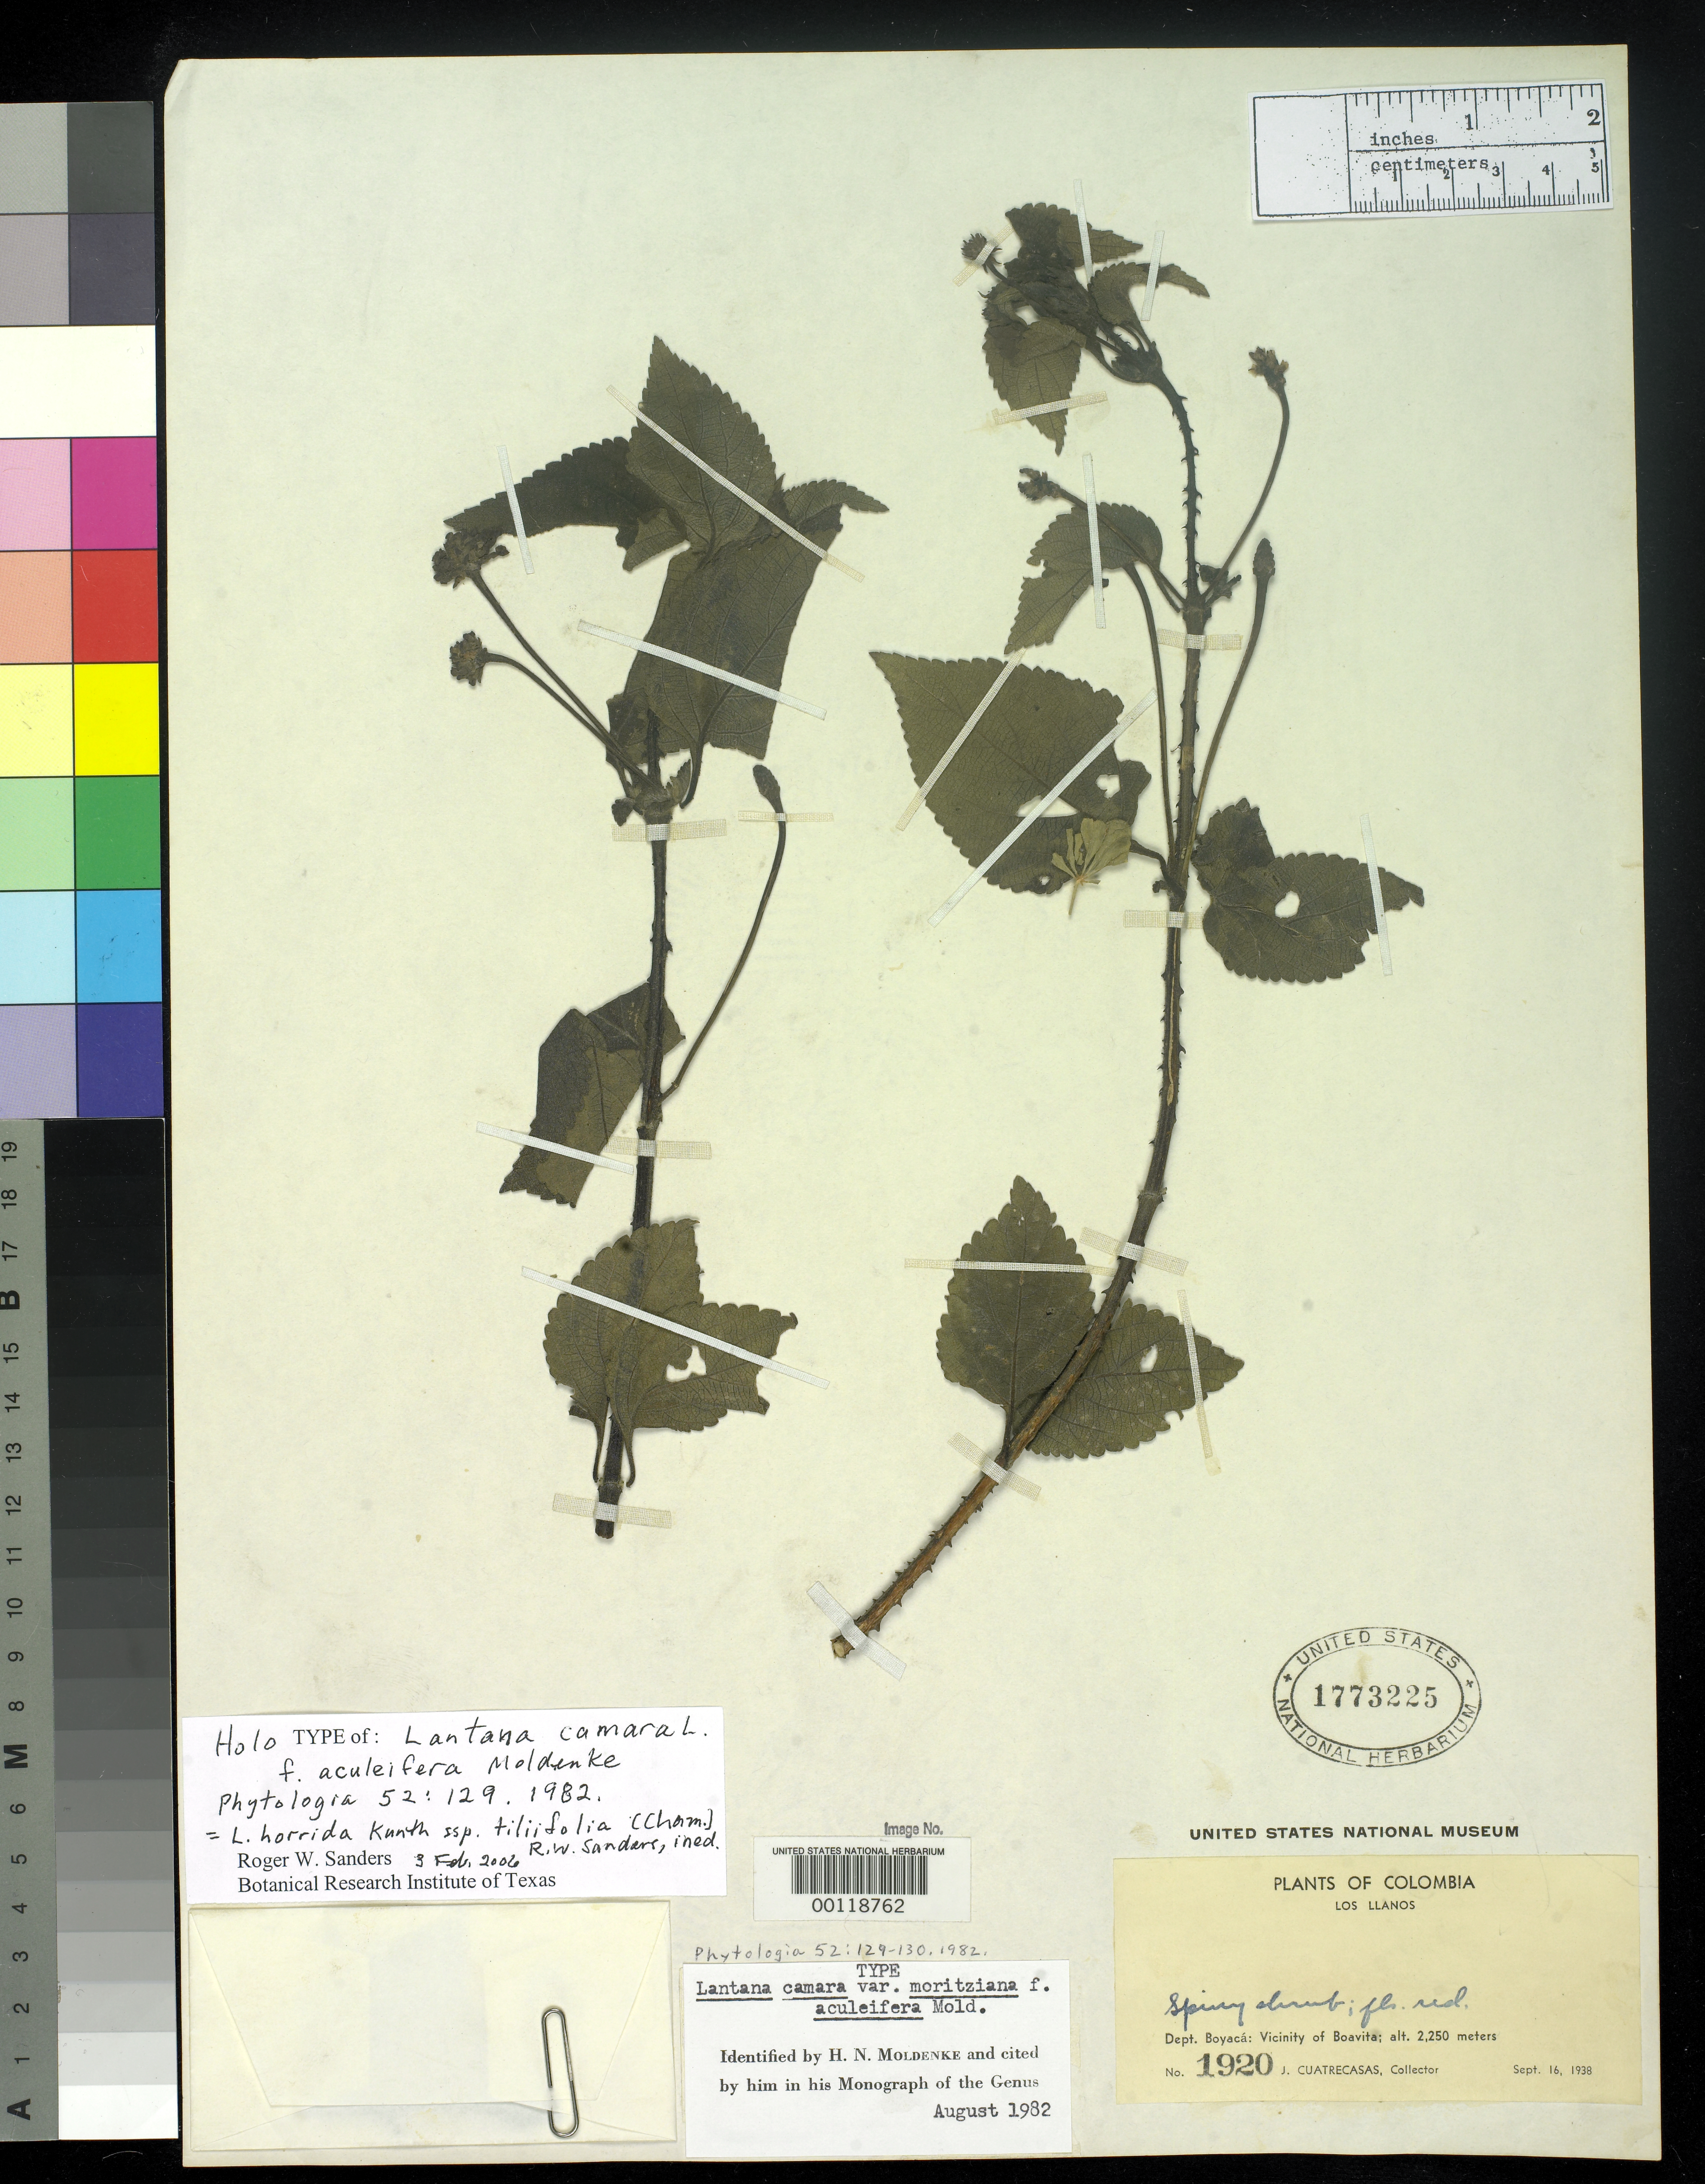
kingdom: Plantae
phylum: Tracheophyta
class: Magnoliopsida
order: Lamiales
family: Verbenaceae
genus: Lantana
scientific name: Lantana camara f. aculeifera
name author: Moldenke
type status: Holotype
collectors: J. Cuatrecasas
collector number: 1920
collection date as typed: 16 Sep 1938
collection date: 1938-09-16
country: Colombia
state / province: Boyacá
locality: Vicinity of Boavita.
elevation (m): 2250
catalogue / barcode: US 1773225